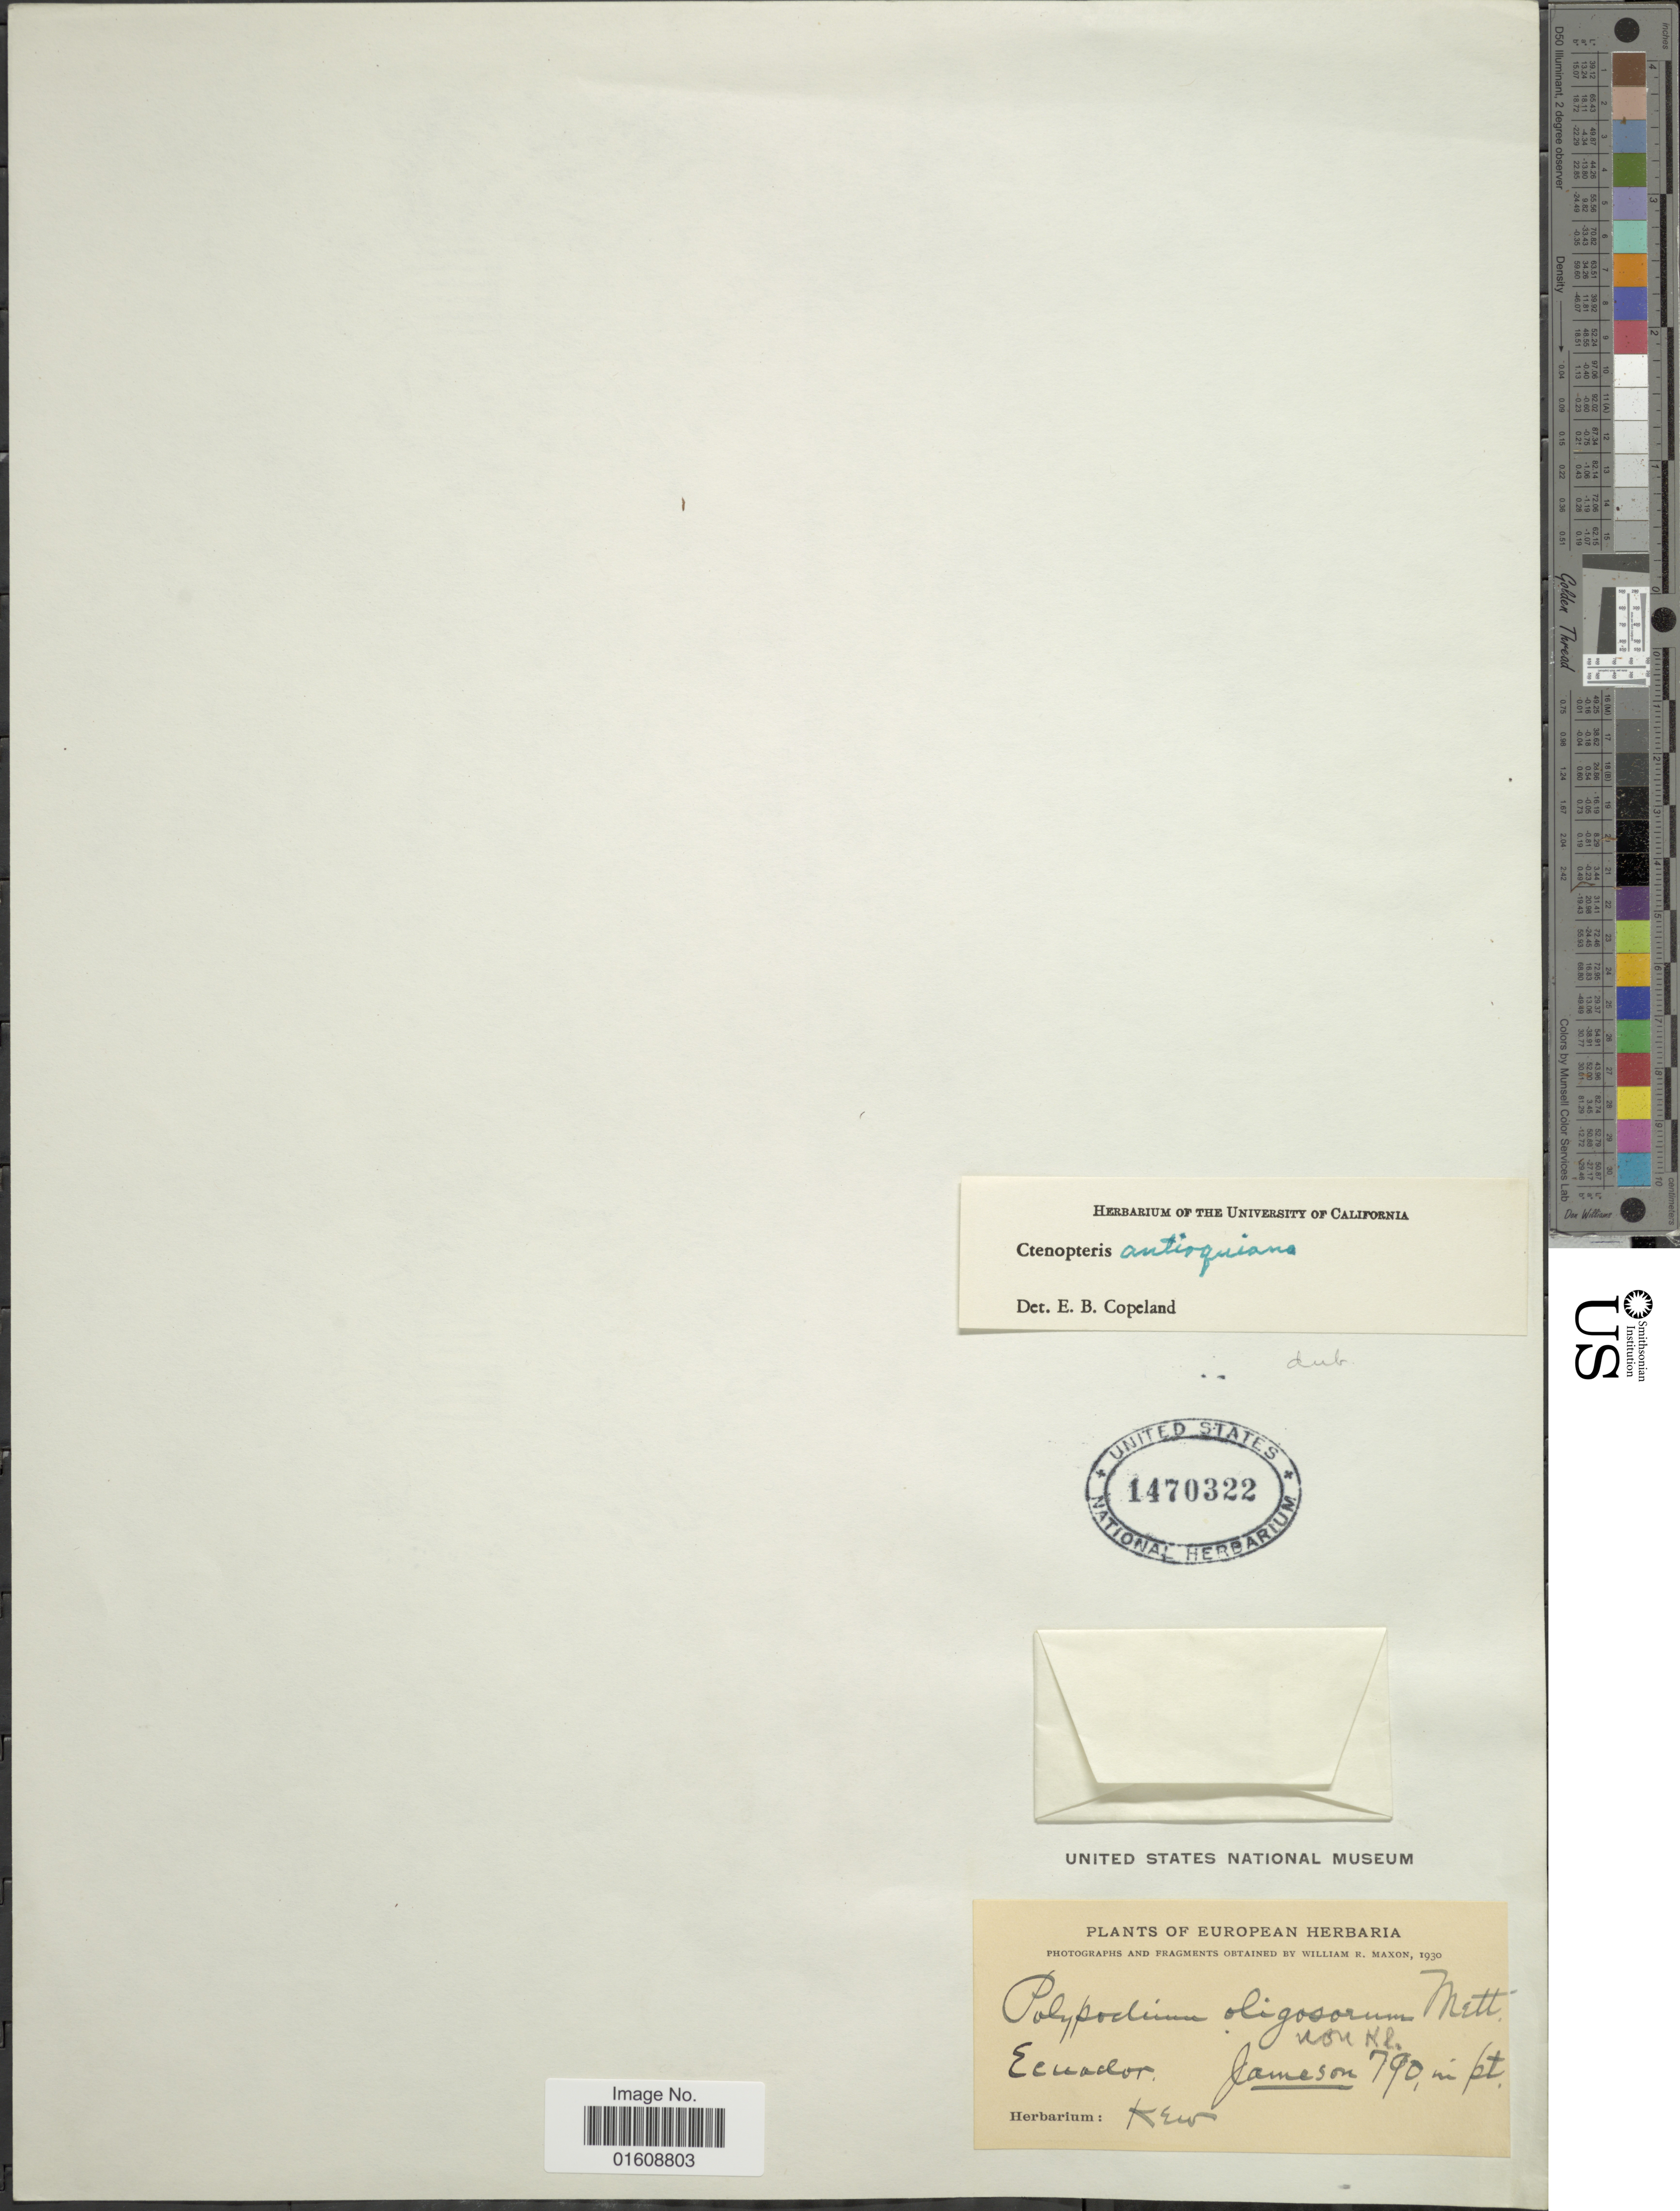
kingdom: Plantae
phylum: Tracheophyta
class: Polypodiopsida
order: Polypodiales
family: Polypodiaceae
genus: Alansmia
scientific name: Alansmia cultrata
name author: (Bory ex Willd.) Moguel & M. Kessler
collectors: -- Jameson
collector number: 790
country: Ecuador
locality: European Herbaria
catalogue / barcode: US 1470322